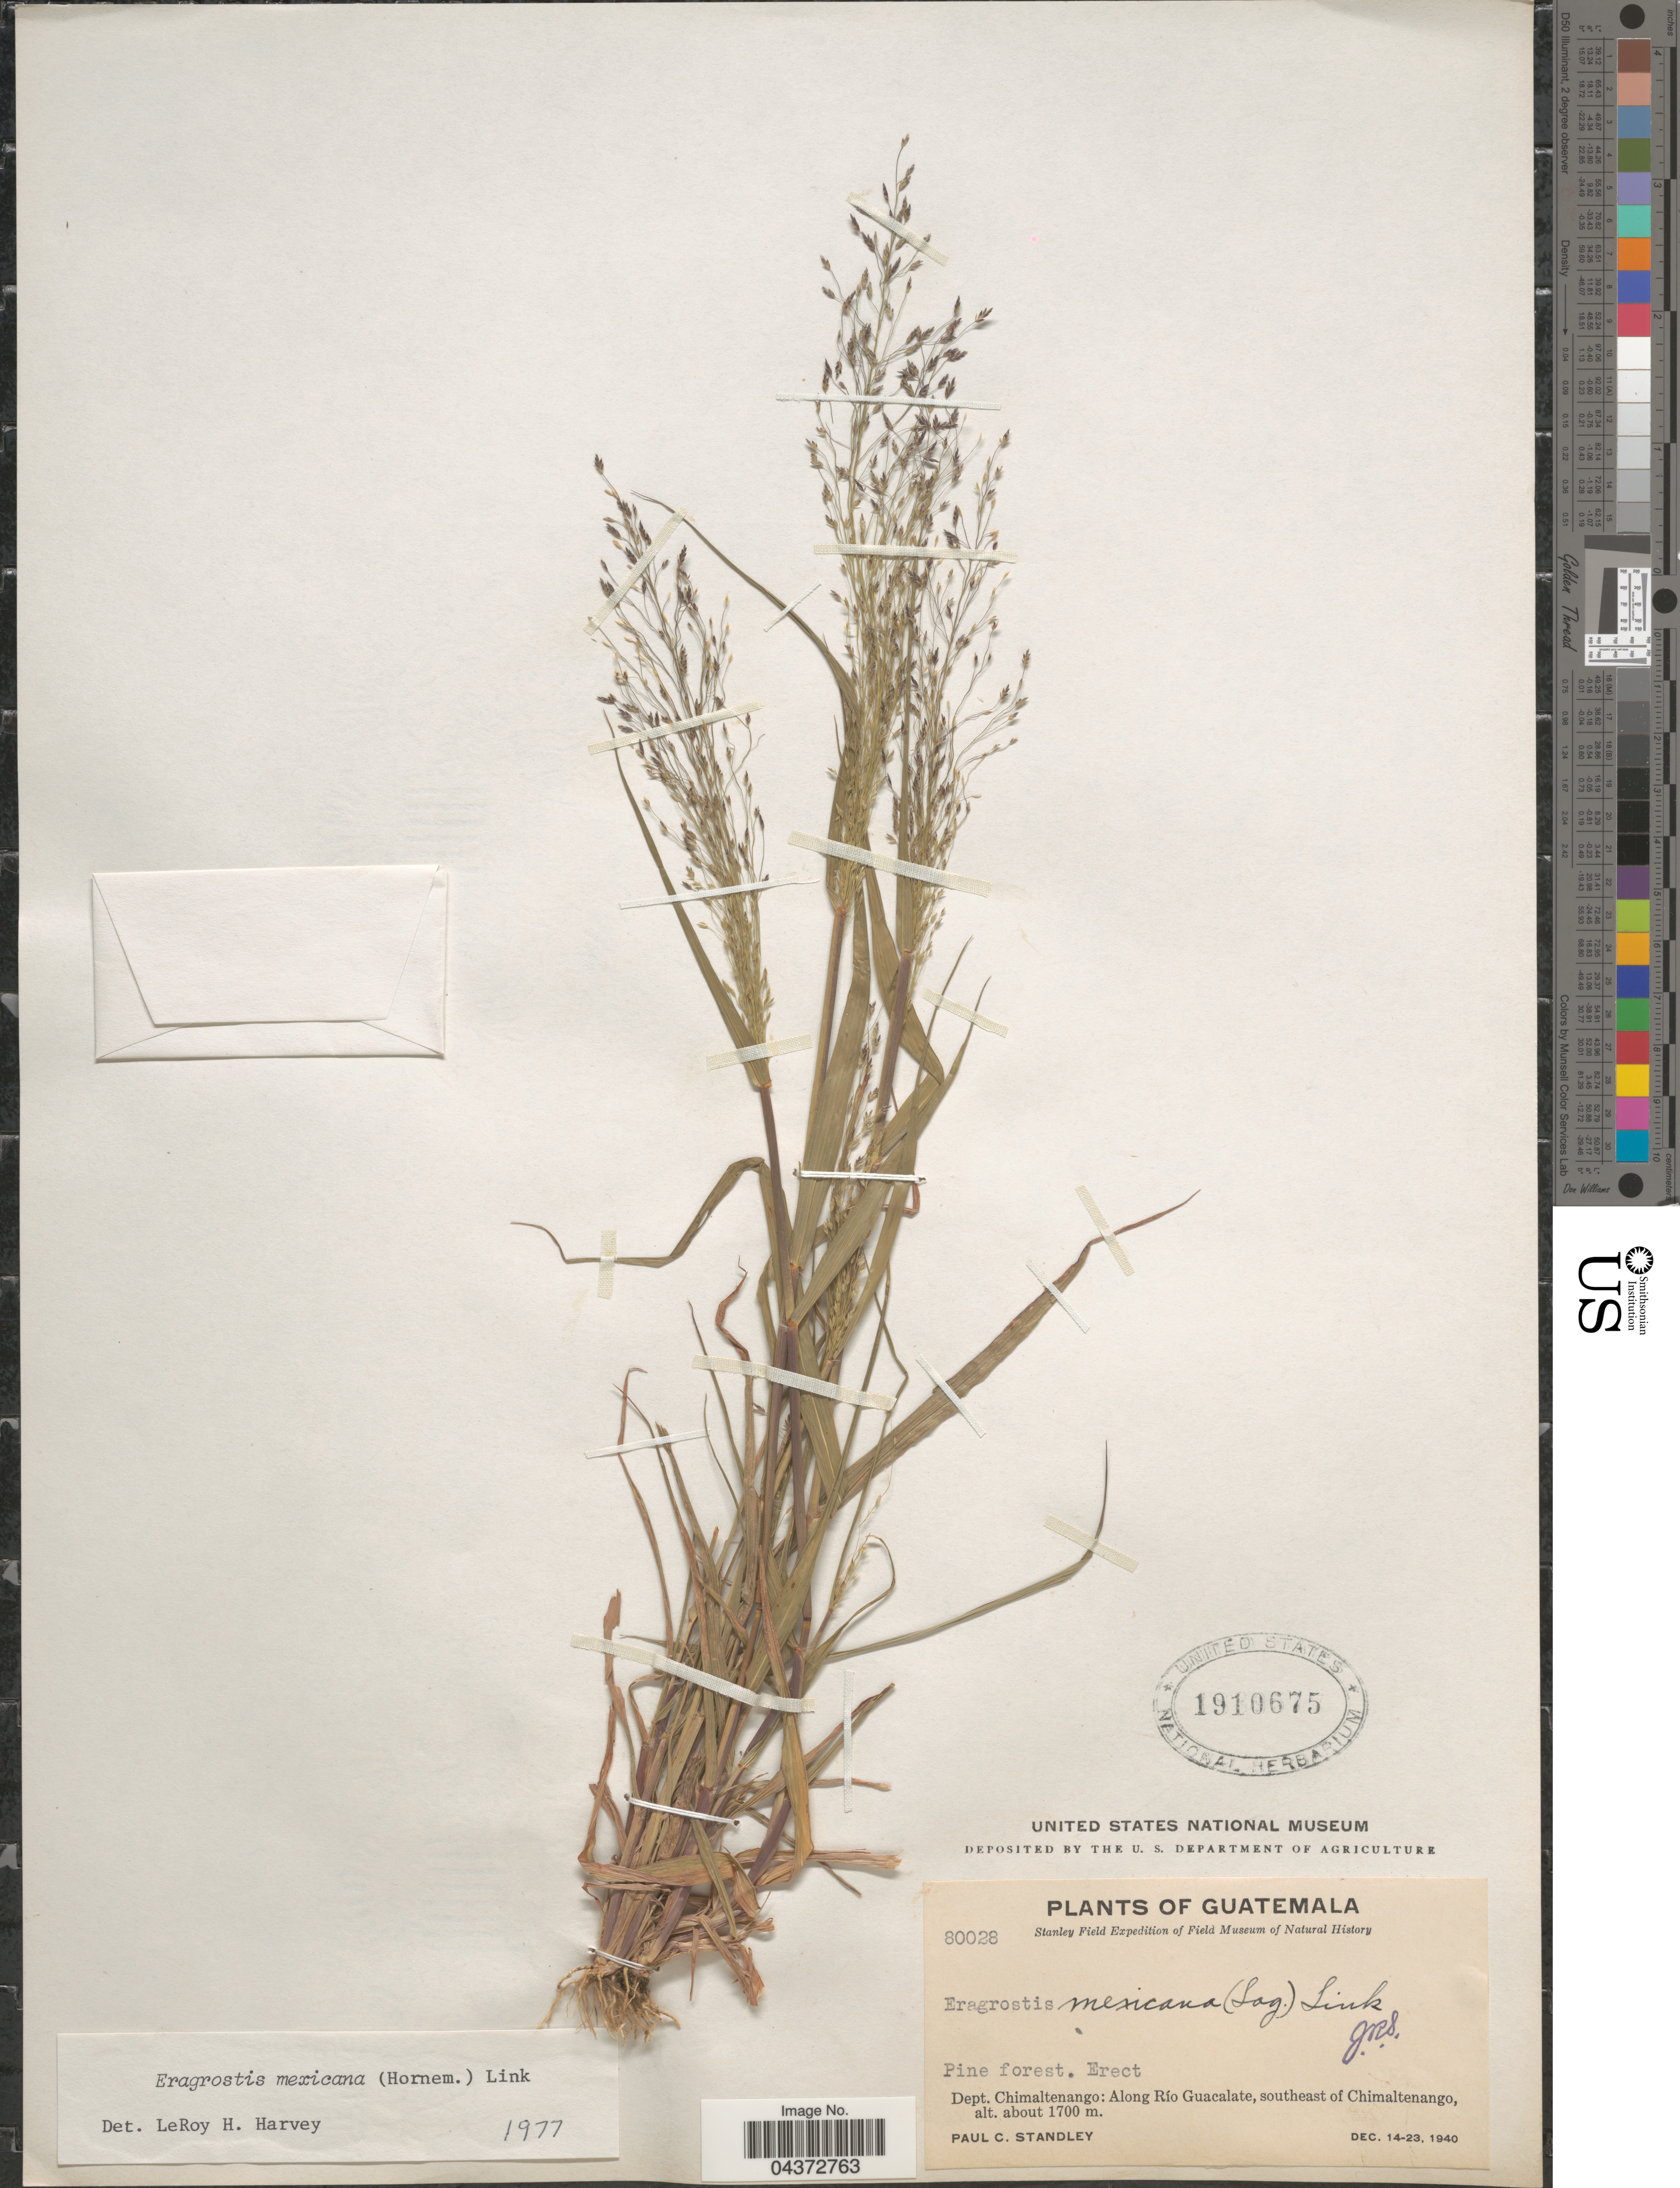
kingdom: Plantae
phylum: Tracheophyta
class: Liliopsida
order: Poales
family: Poaceae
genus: Eragrostis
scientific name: Eragrostis mexicana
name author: (Hornem.) Link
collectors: P. C. Standley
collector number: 80028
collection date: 1940-12-14/1940-12-23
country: Guatemala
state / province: Chimaltenango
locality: Stanley Field Expedition. Pine forest. Dept. Chimaltenango: Along Río Guacalate, southeast of Chimaltenango.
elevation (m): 1700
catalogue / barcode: US 1910675